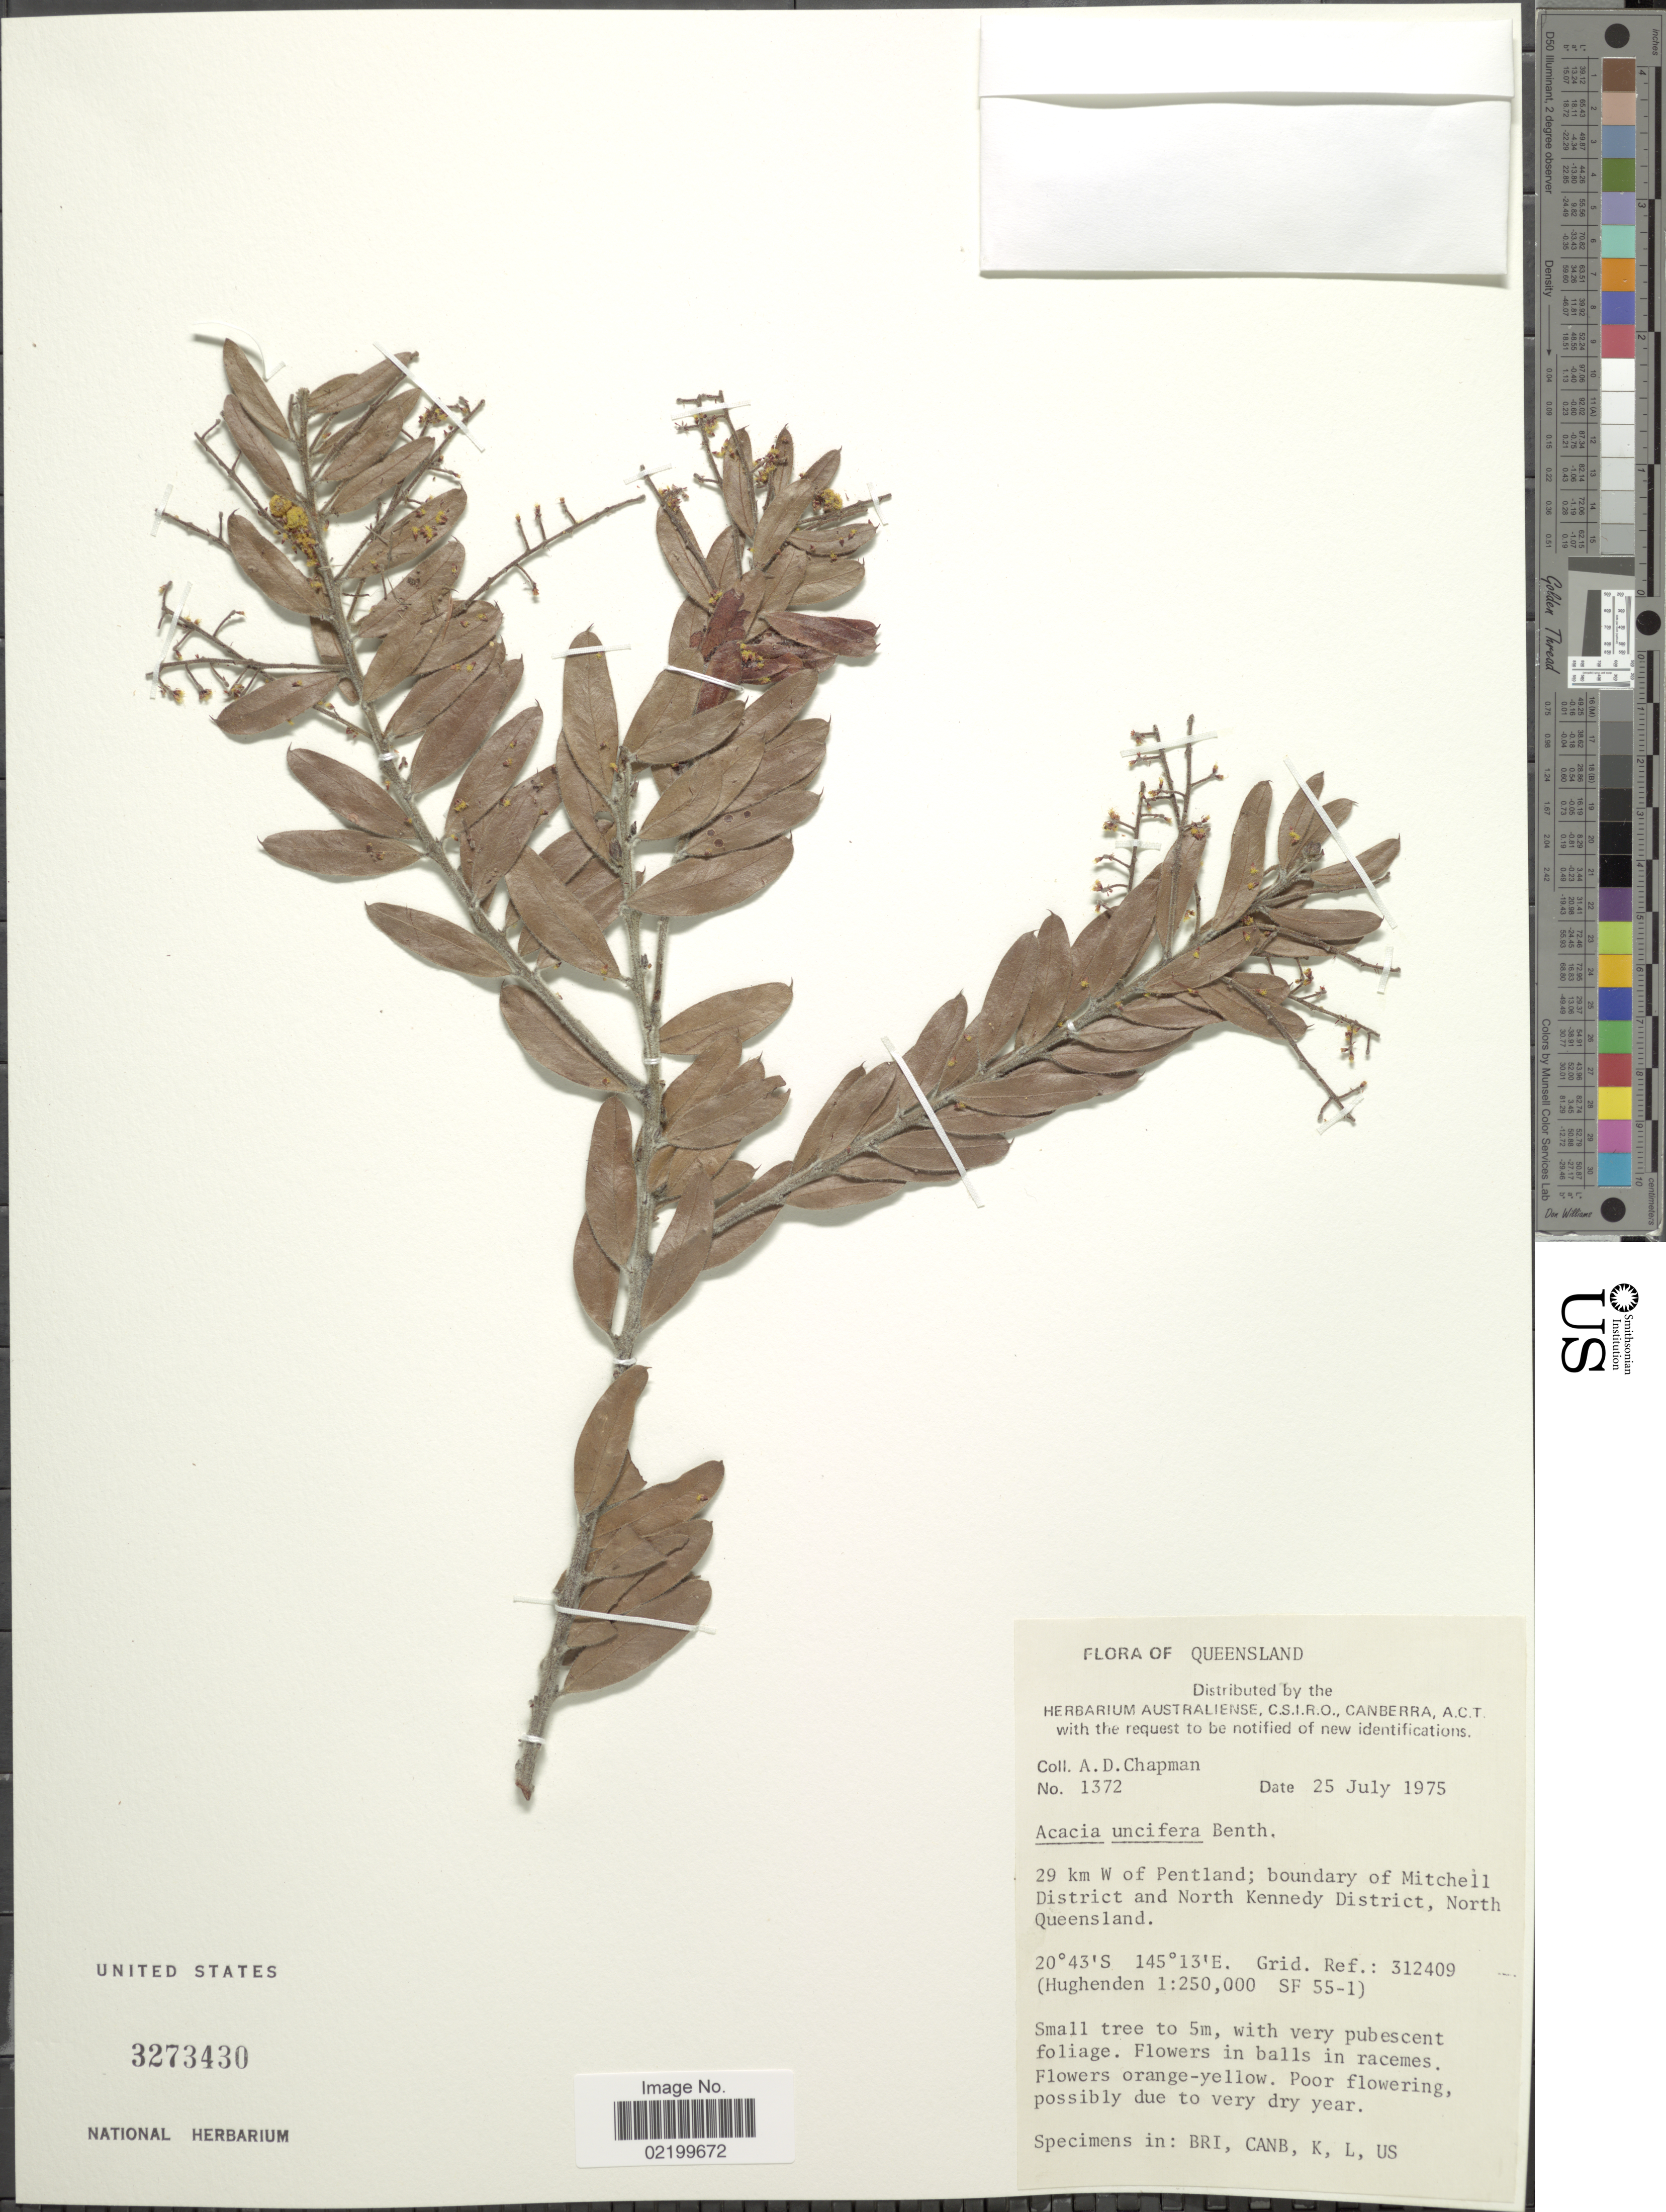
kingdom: Plantae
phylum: Tracheophyta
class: Magnoliopsida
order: Fabales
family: Fabaceae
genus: Acacia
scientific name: Acacia uncifera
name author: Benth.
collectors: A. D. Chapman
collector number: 1372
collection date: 1975-07-25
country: Australia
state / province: Queensland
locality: Queensland. 29 km W of Pentland; boundary of Mitchell District and North Kennedy District, North Queensland.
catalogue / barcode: US 3273430